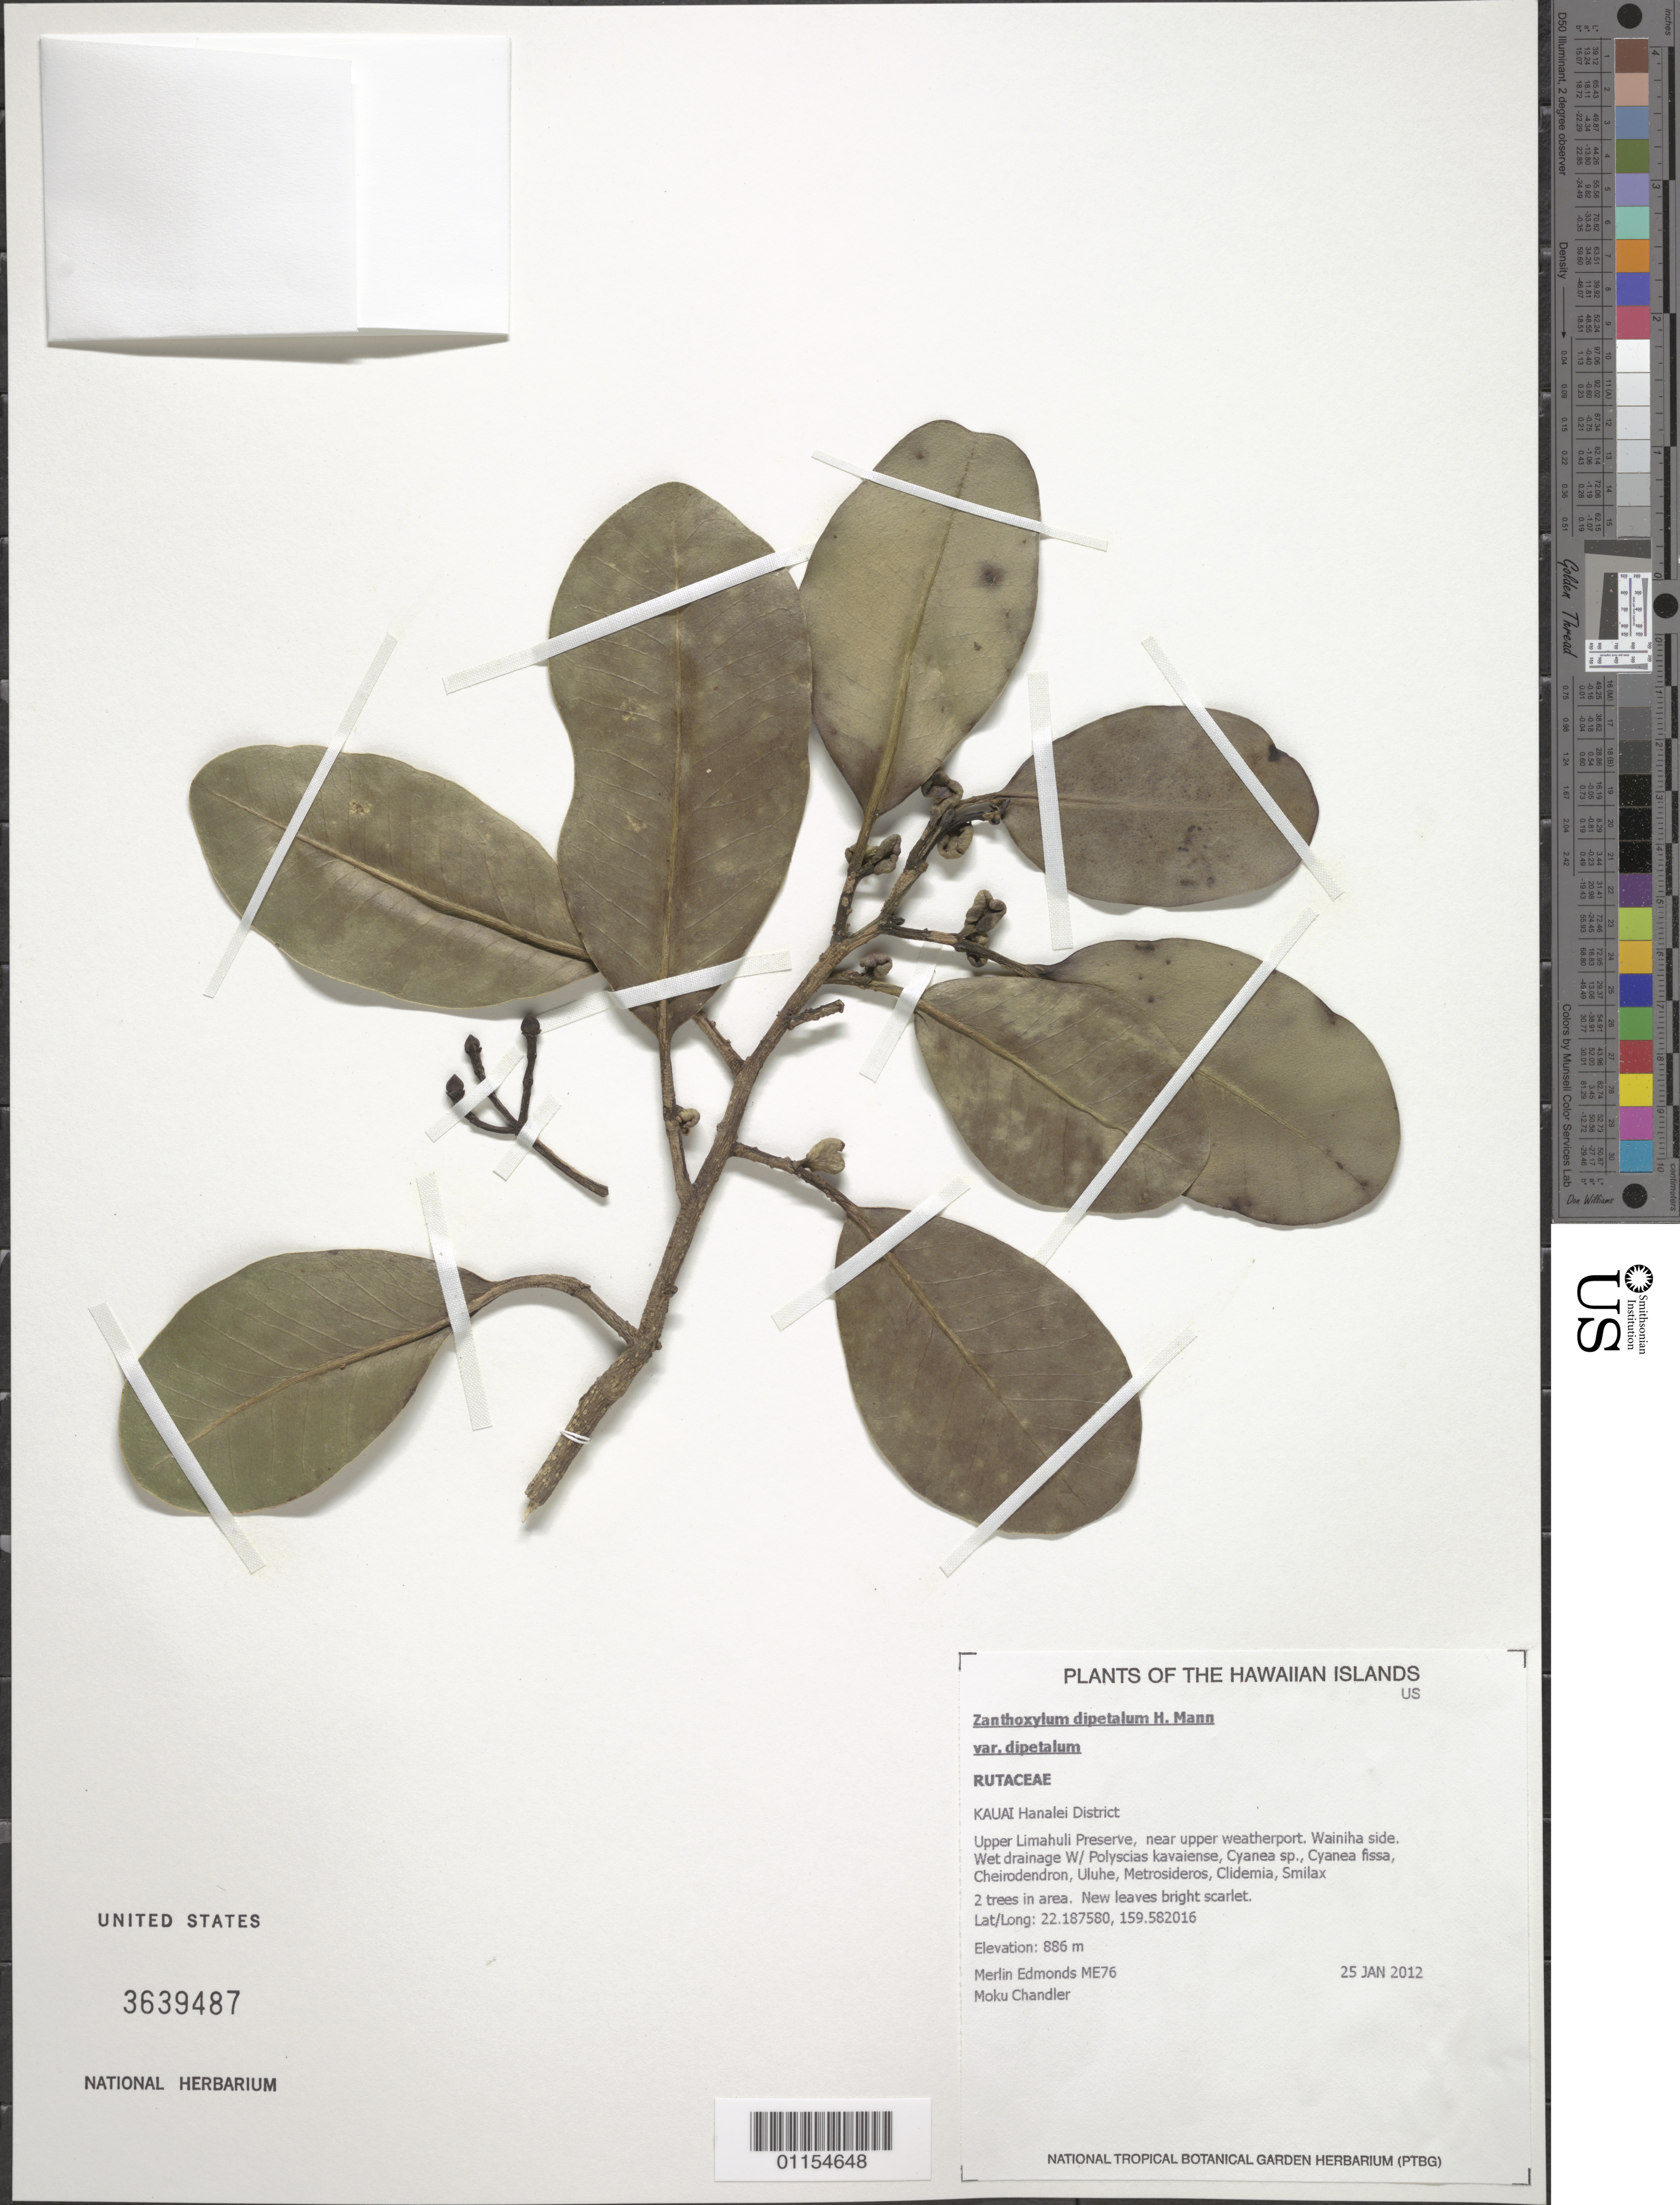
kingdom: Plantae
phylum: Tracheophyta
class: Magnoliopsida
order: Sapindales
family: Rutaceae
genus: Zanthoxylum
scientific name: Zanthoxylum dipetalum var. dipetalum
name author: H. Mann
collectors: M. Edmonds & M. Chandler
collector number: ME76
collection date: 2012-01-25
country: United States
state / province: Hawaii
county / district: Kaui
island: Kaua'i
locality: Hanalei District, Upper Limahuli Preserve, near upper weather port. Wainiha side.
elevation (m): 886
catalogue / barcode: US 3639487